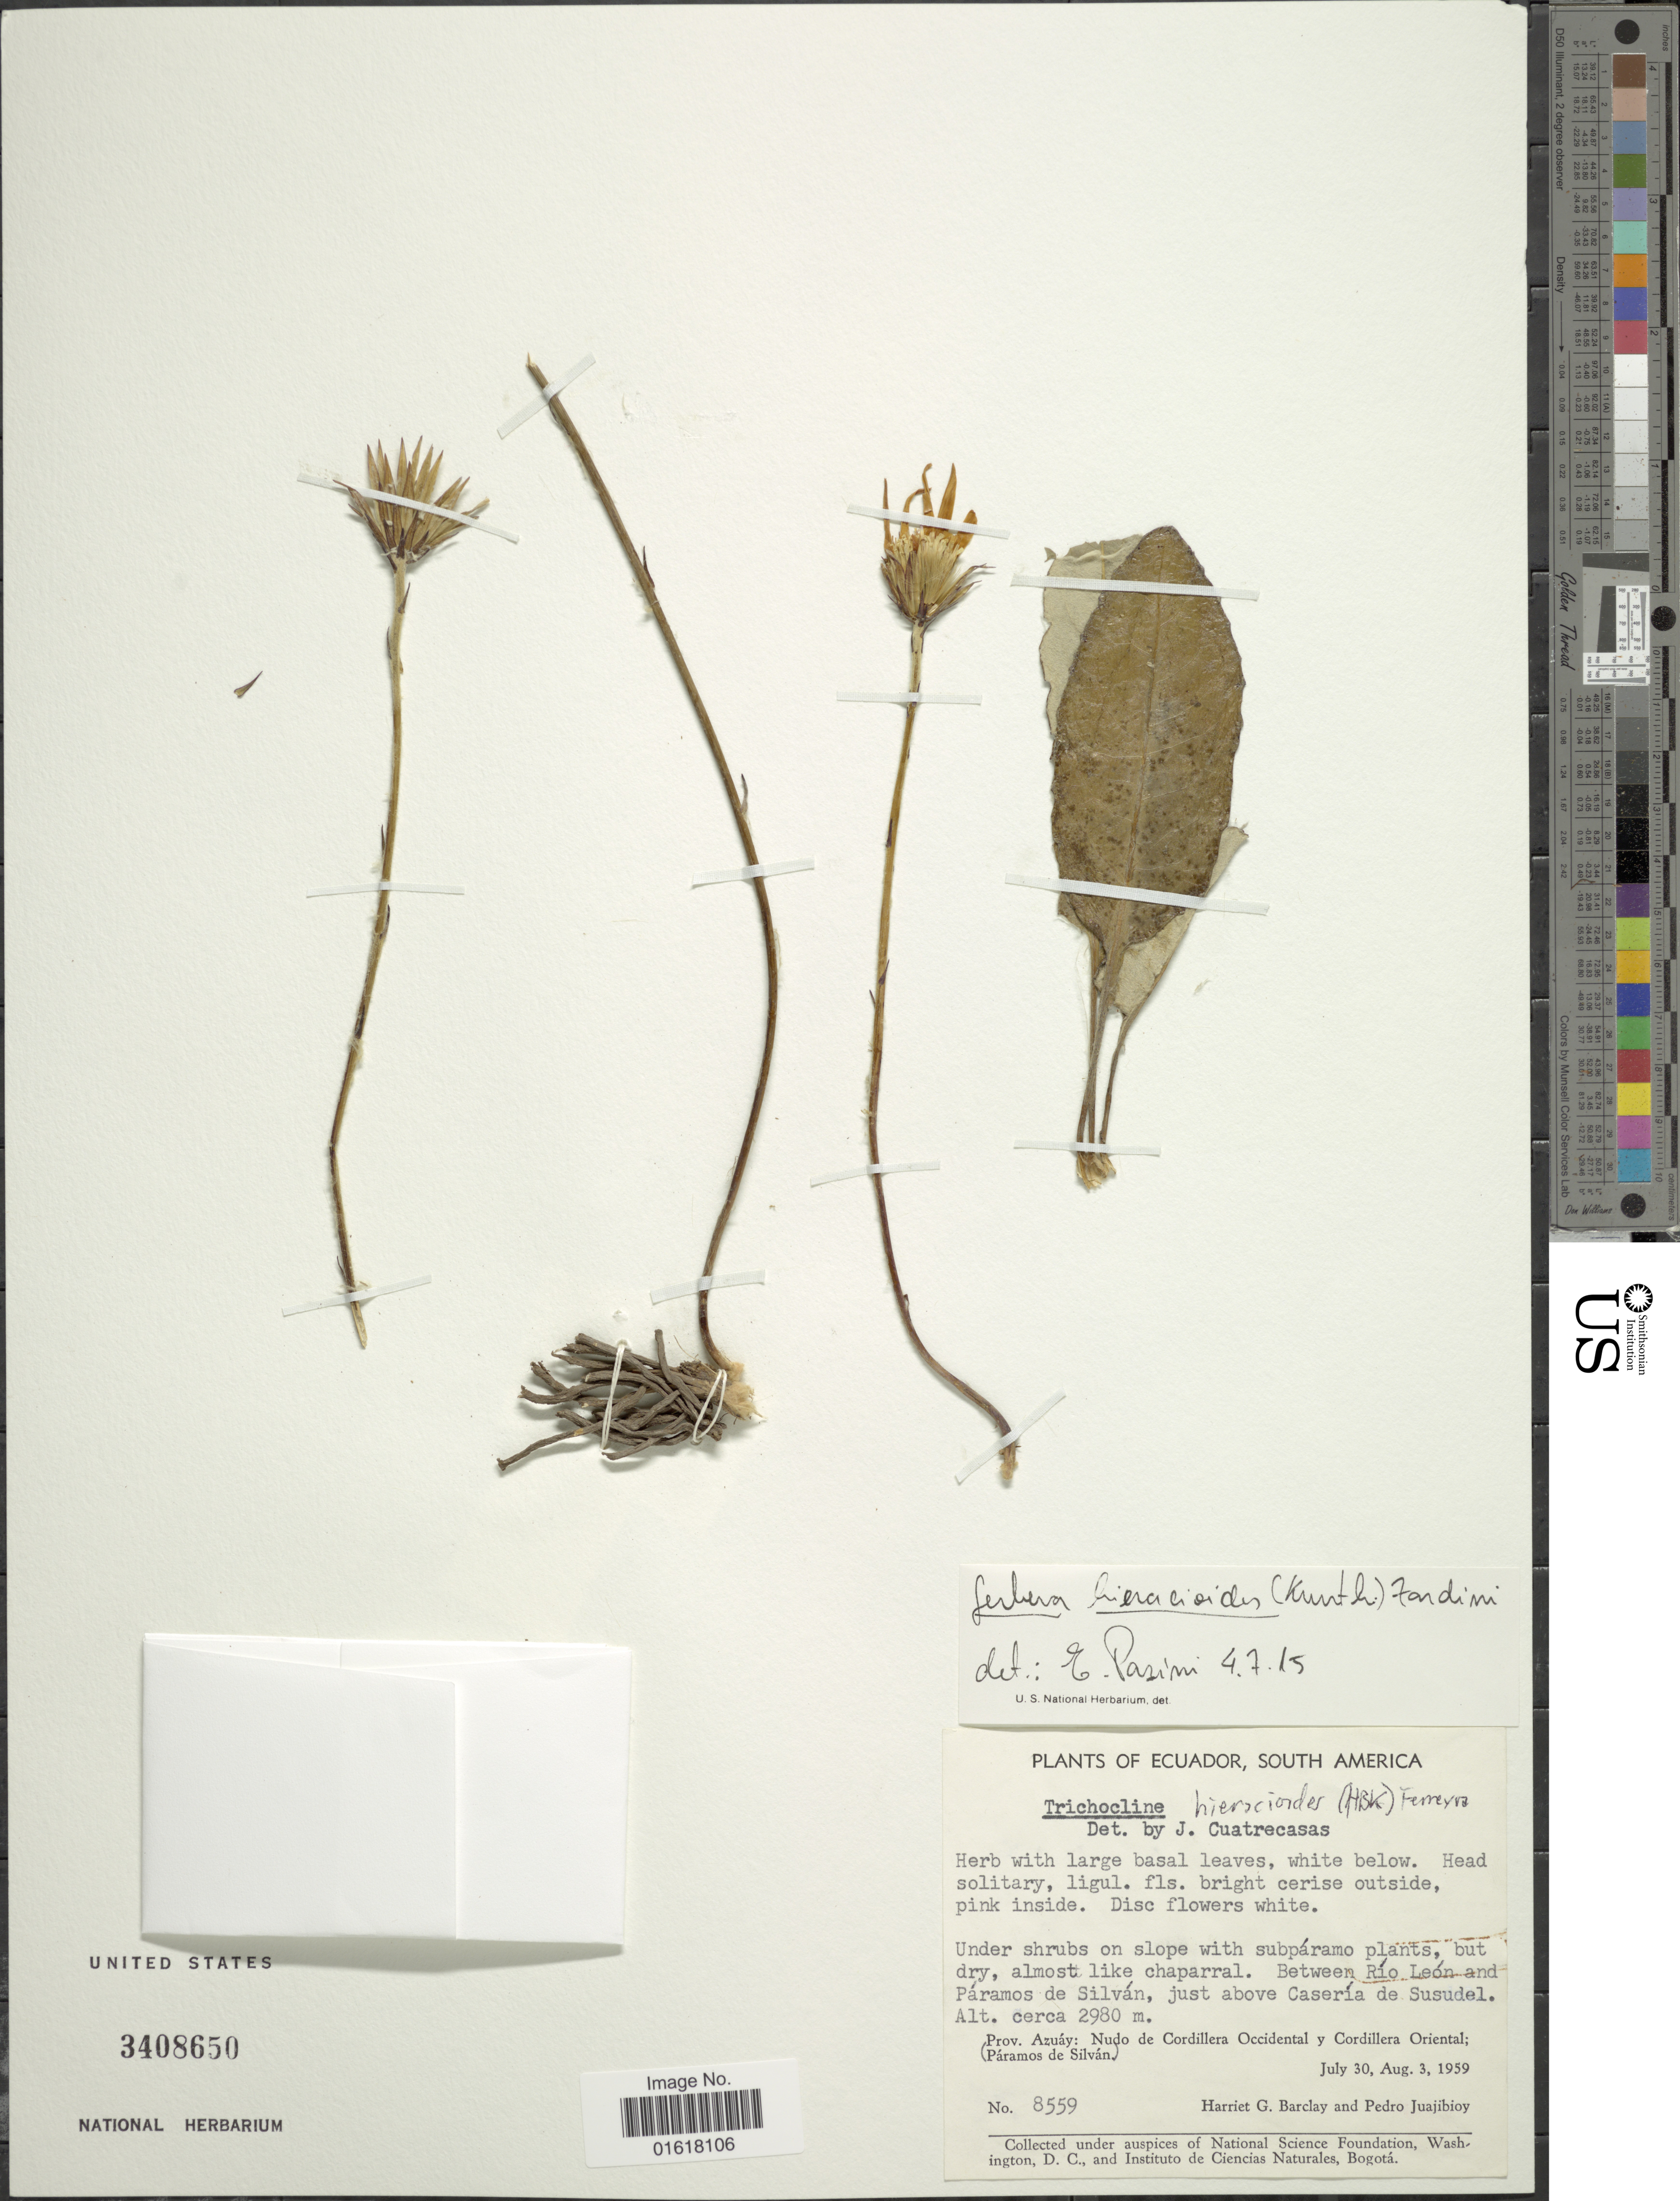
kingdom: Plantae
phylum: Tracheophyta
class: Magnoliopsida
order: Asterales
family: Asteraceae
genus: Trichocline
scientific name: Trichocline hieracioides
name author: (Kunth) Ferreyra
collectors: H. G. Barclay & P. Juajibioy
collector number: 8559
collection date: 1959-07-30/1959-08-03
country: Ecuador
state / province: Azuay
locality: Nudo de Cordillera Occidental y Cordillera Oriental. Between Río León and Páramos de Silván, just above Casería de Susudel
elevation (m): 2980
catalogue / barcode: US 3408650